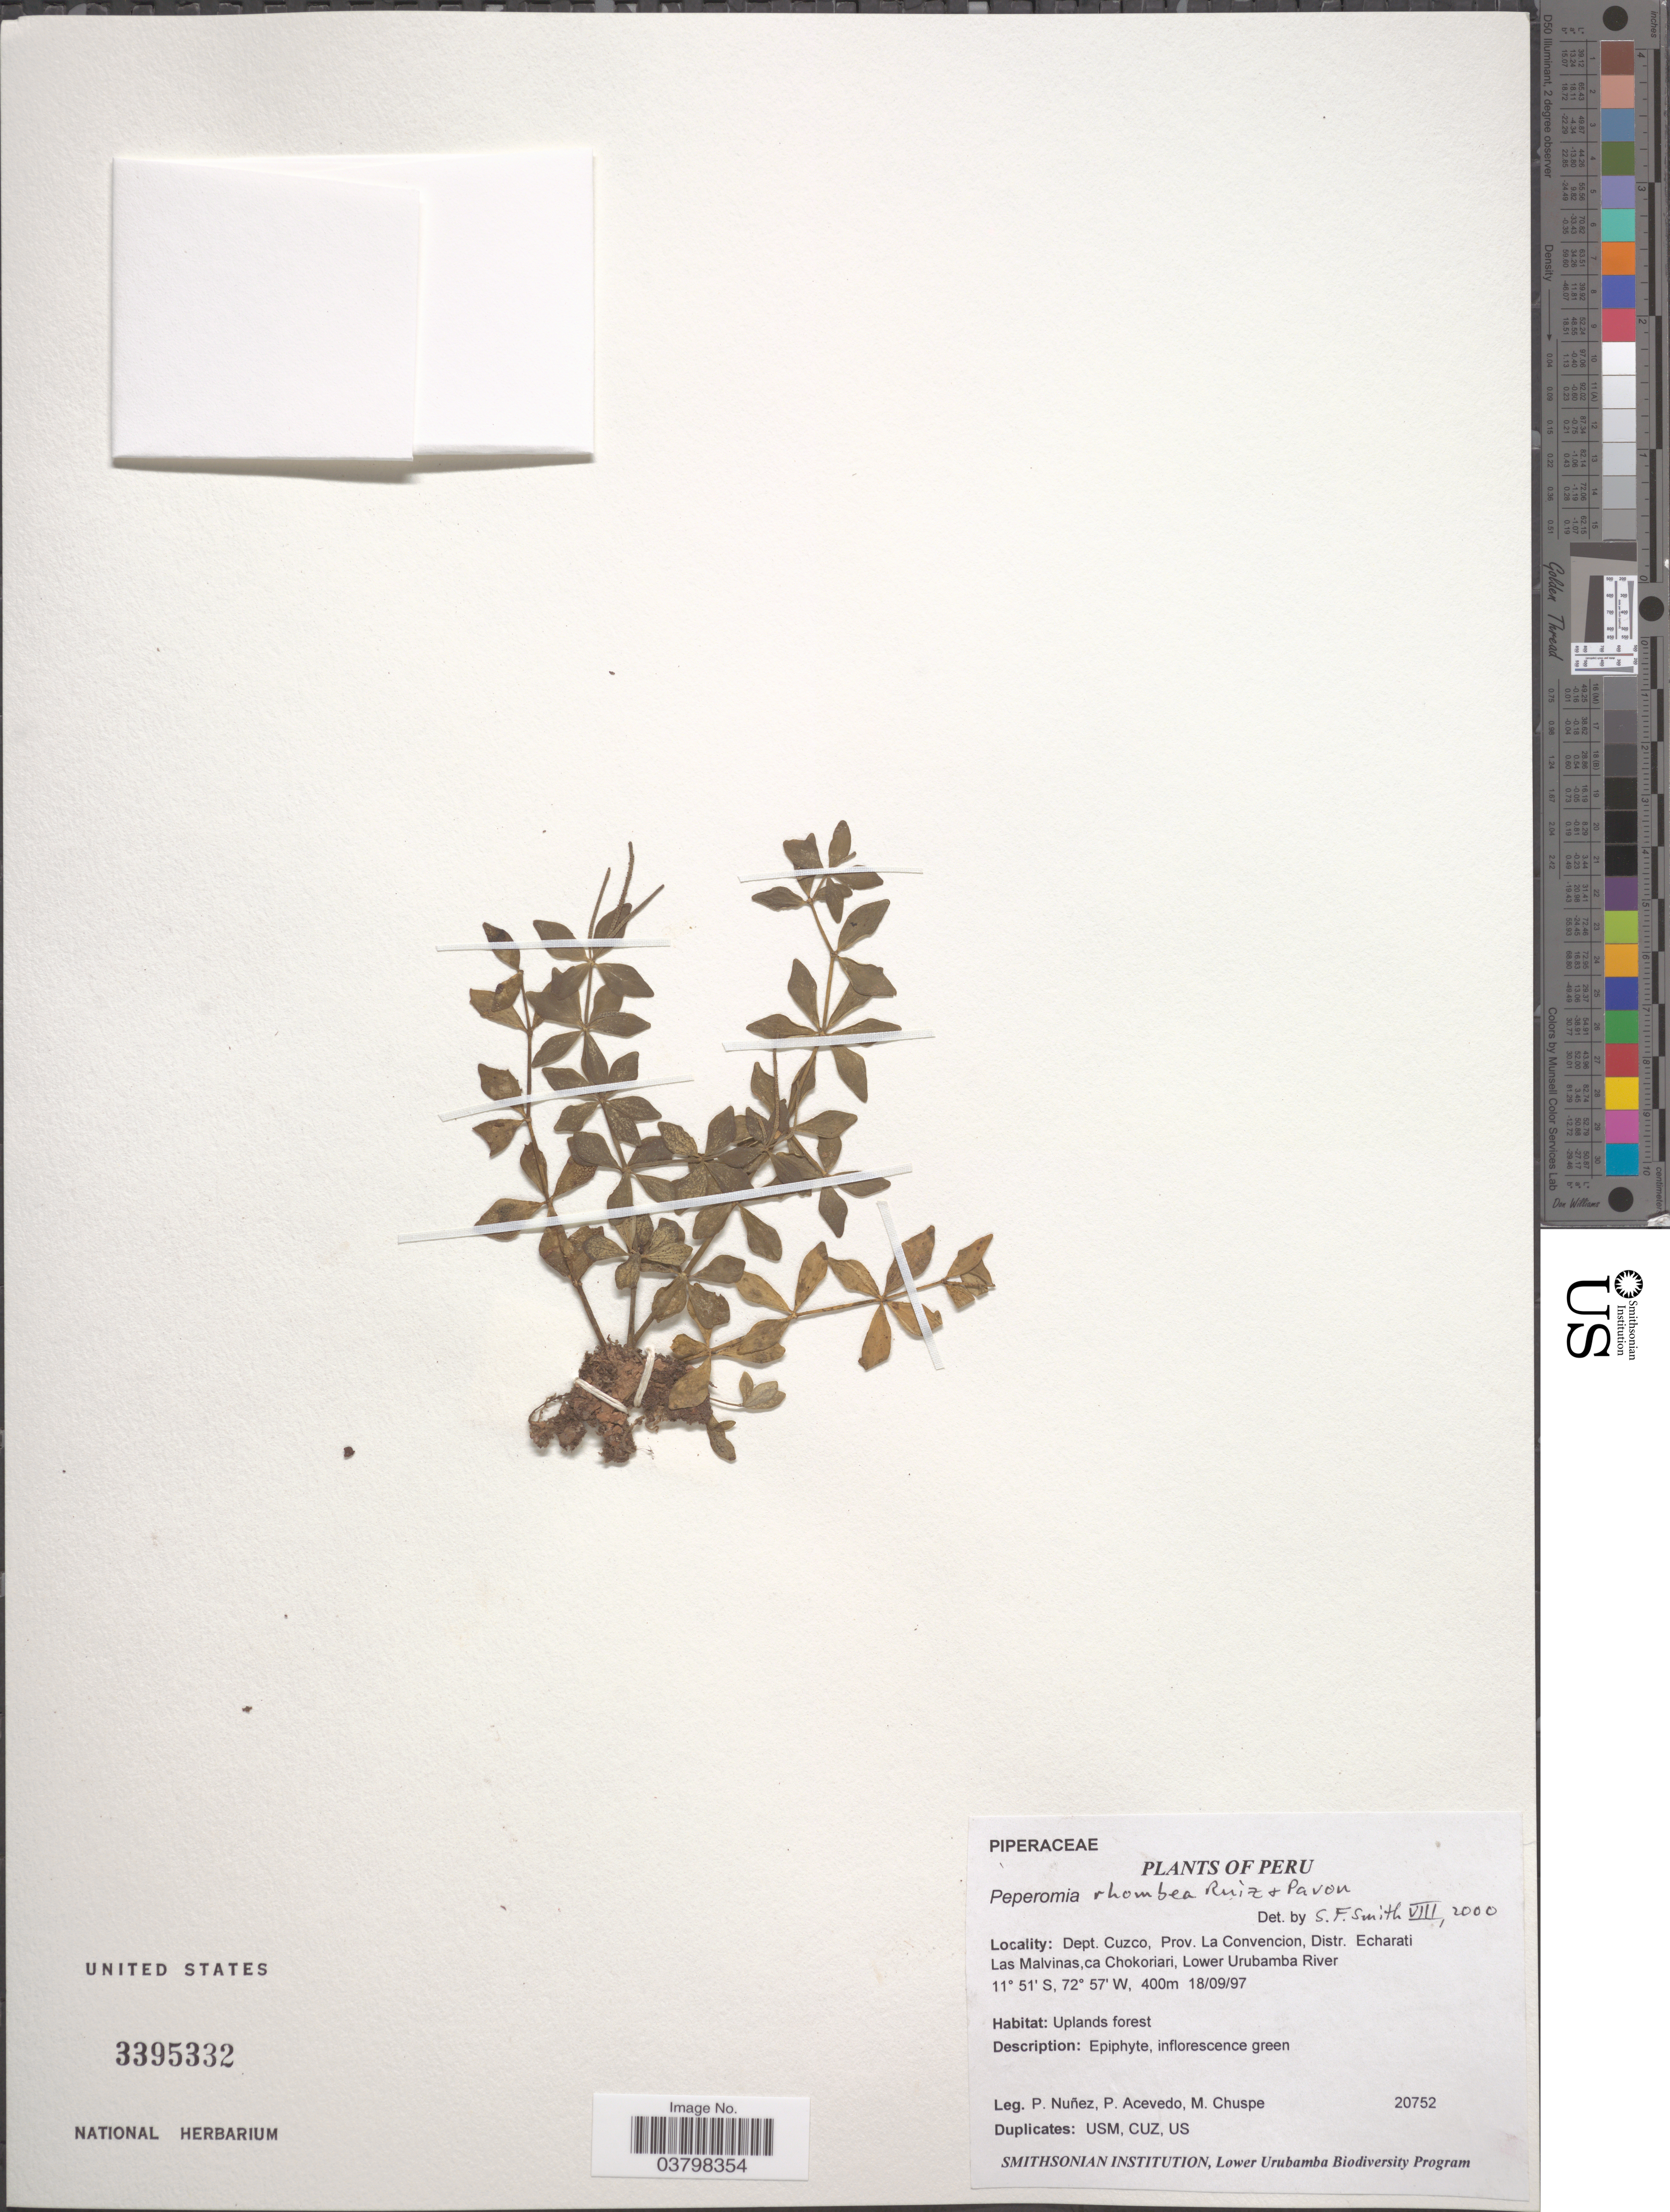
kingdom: Plantae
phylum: Tracheophyta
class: Magnoliopsida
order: Piperales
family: Piperaceae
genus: Peperomia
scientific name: Peperomia quaesita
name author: Trel. in J.F. Macbr.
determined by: Jiménez, José Estaban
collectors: P. Nuñez V., P. Acevedo-Rodr. & M. Chuspe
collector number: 20752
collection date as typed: Transcribed d/m/y: 18/9/97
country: Peru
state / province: Cusco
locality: Dept. Cuzco, Prov. La Convencion, Distr. Echarati Las Malvinas, ca Chokoriari, Lower Urubamba River.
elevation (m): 400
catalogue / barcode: US 3395332